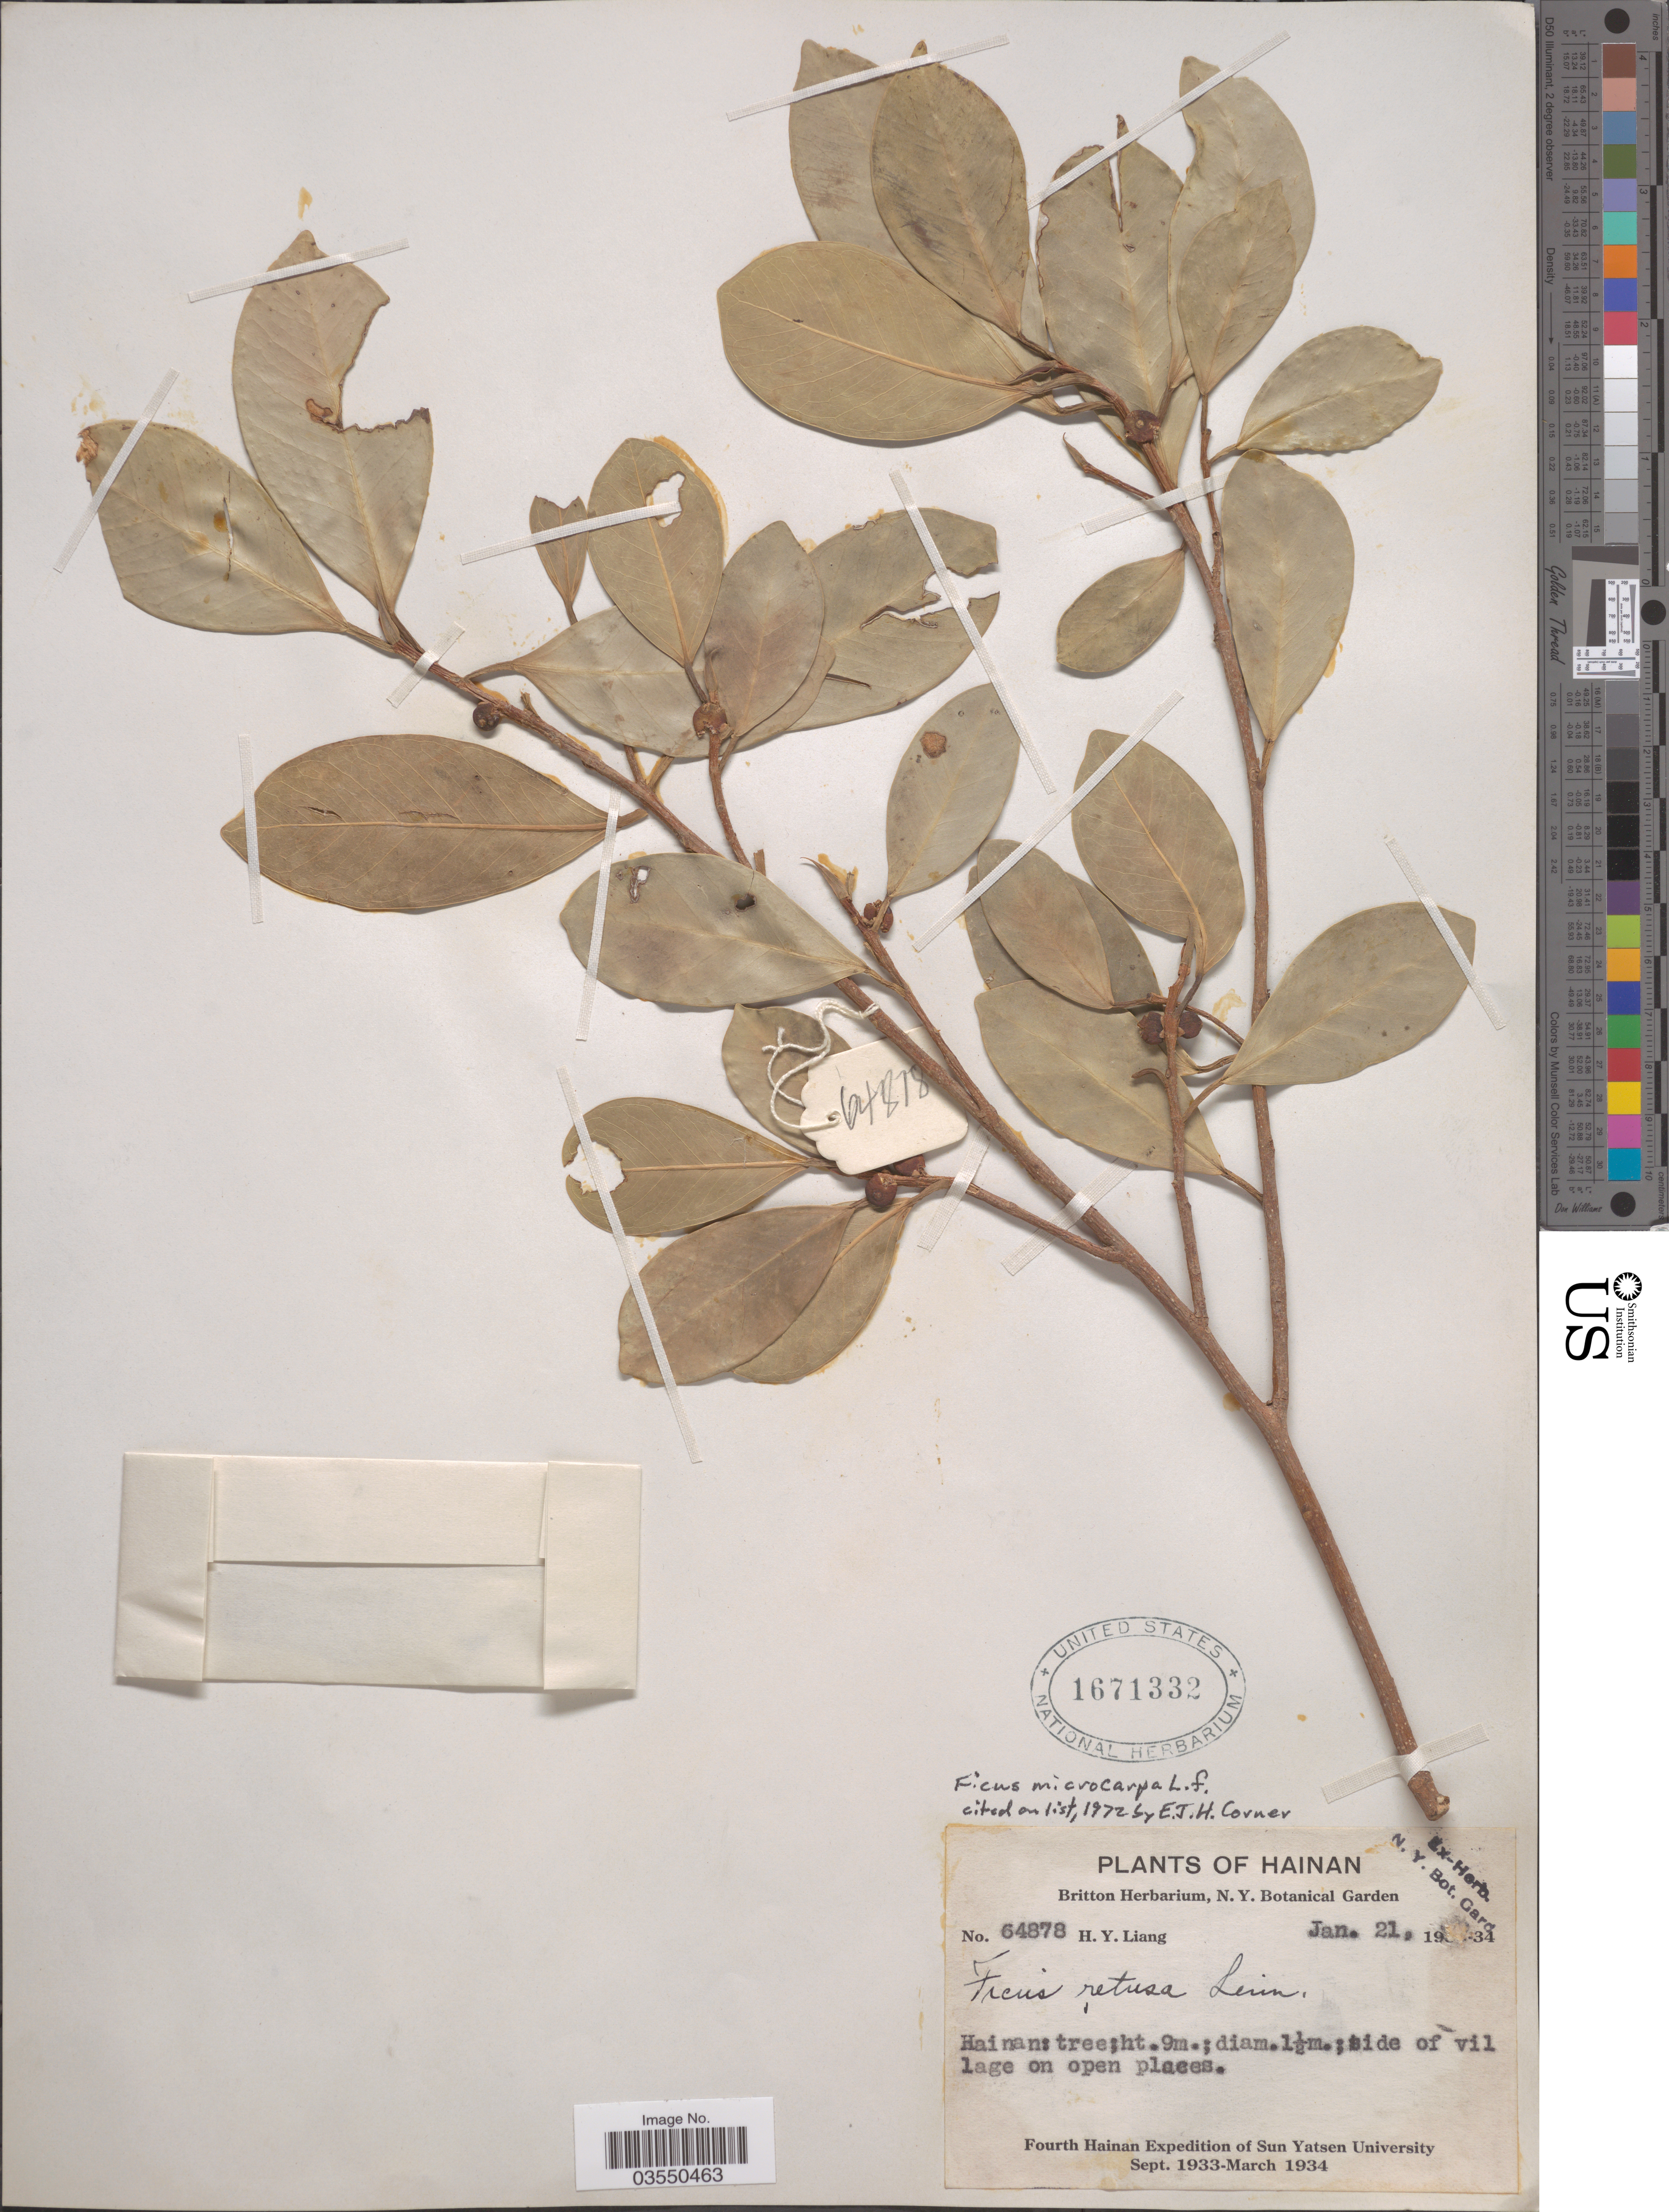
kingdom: Plantae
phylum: Tracheophyta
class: Magnoliopsida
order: Rosales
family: Moraceae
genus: Ficus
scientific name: Ficus microcarpa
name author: L. f.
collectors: H. Y. Liang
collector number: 64878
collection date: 1933-01-21/1934-01-21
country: China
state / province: Hainan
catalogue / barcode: US 1671332